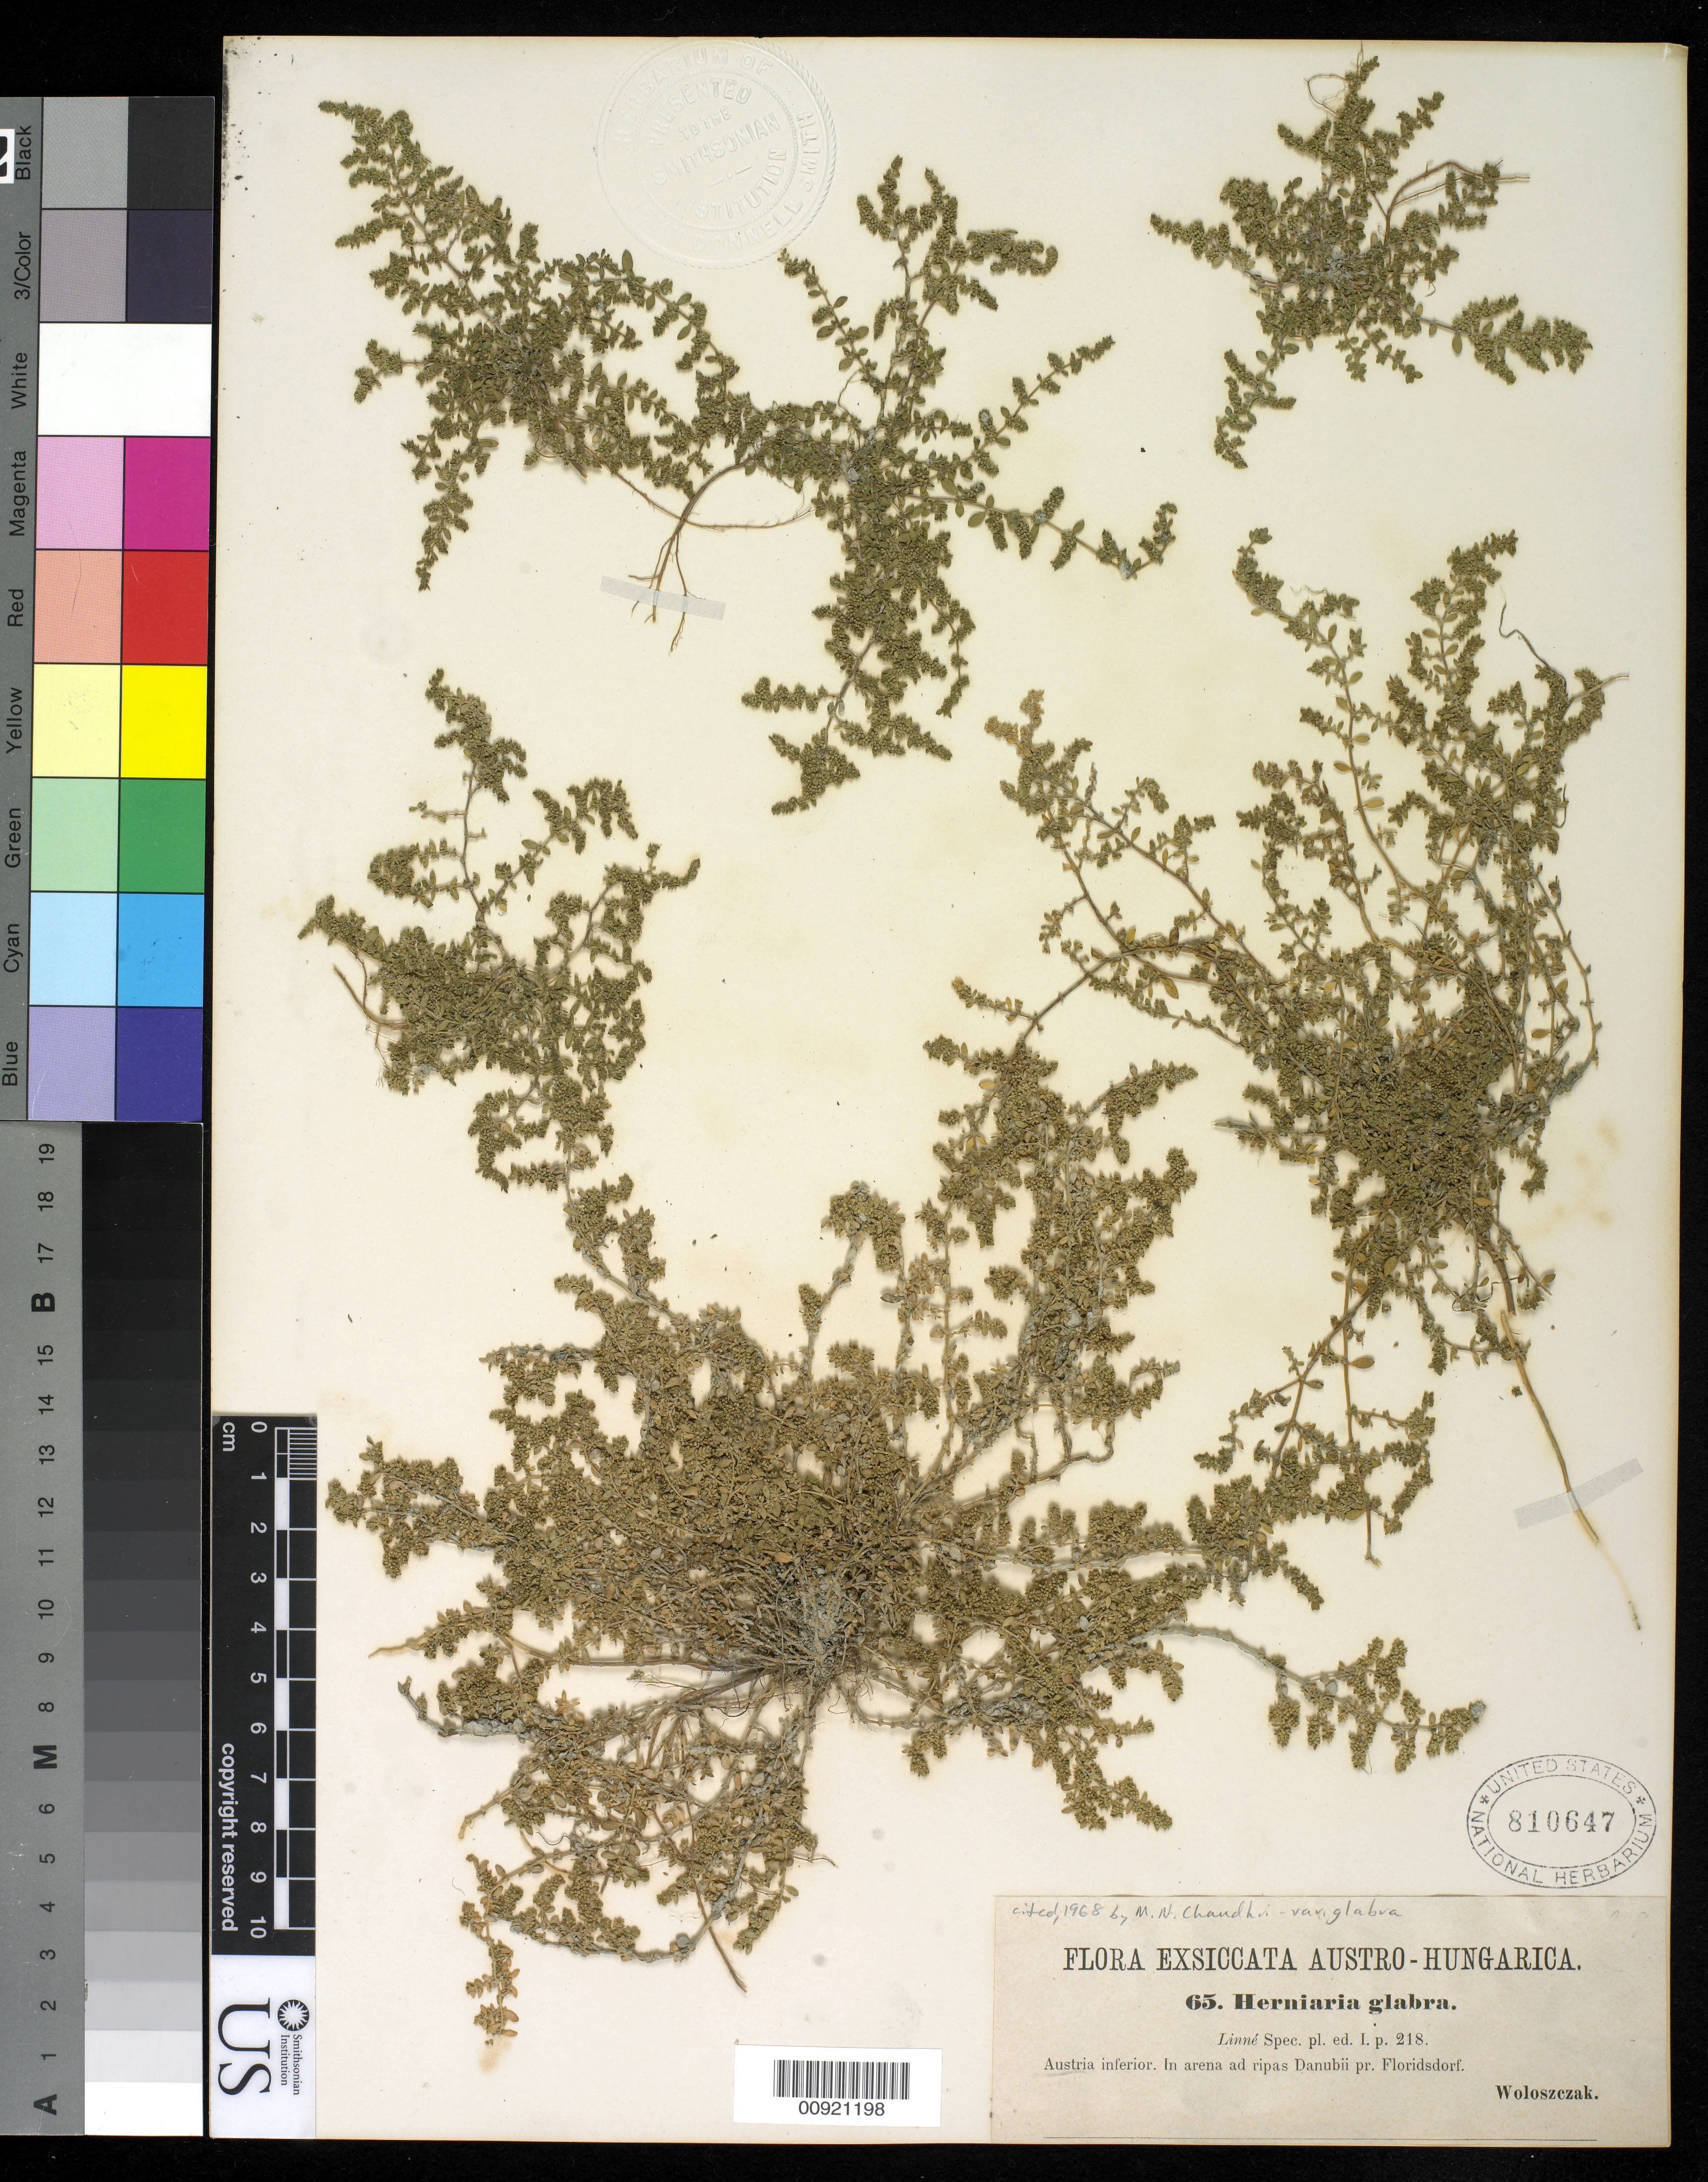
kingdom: Plantae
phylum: Tracheophyta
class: Magnoliopsida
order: Caryophyllales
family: Caryophyllaceae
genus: Herniaria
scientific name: Herniaria glabra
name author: L.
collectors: Woloszczak, E.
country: Austria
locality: Austria inferior. In arena ad ripas Danubii pr. Floridsdorf.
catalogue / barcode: US 810647